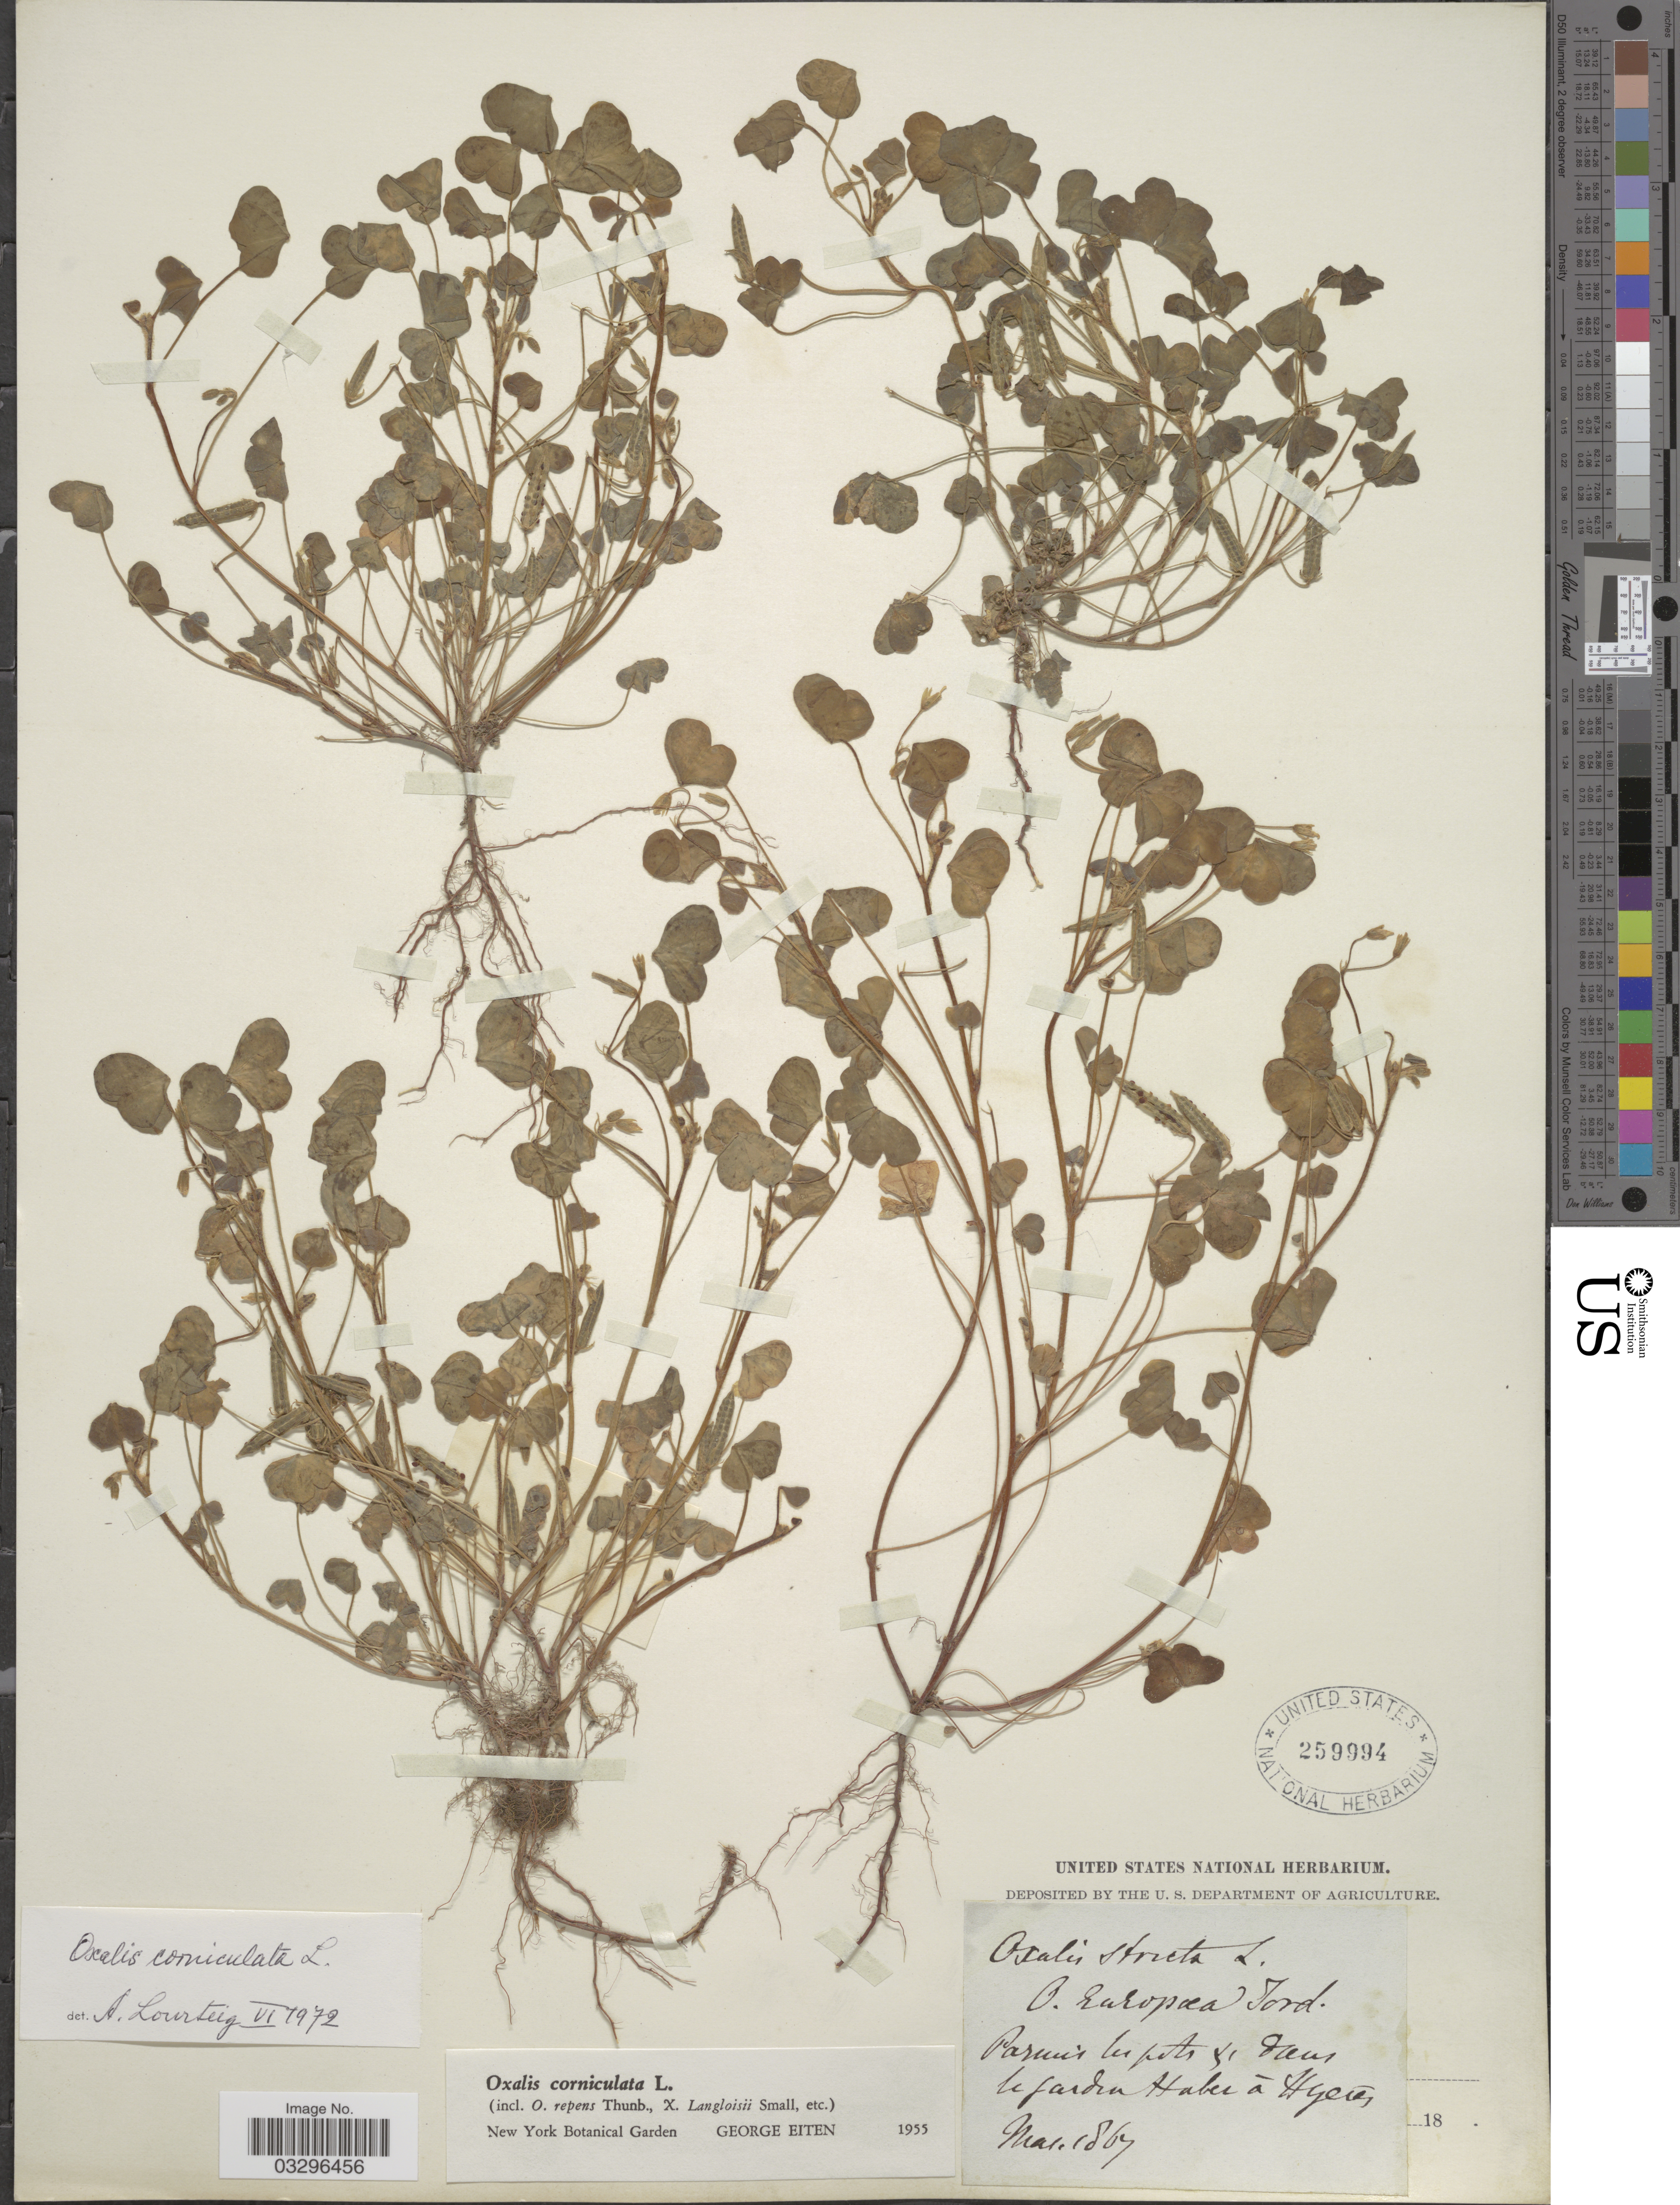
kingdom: Plantae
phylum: Tracheophyta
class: Magnoliopsida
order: Oxalidales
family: Oxalidaceae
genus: Oxalis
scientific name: Oxalis corniculata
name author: L.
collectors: ex herb. United States National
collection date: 1867-05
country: France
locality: Paruus les pets [illegible text] dans le jardin Atabei[interpreted] à Hyerés.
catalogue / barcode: US 259994